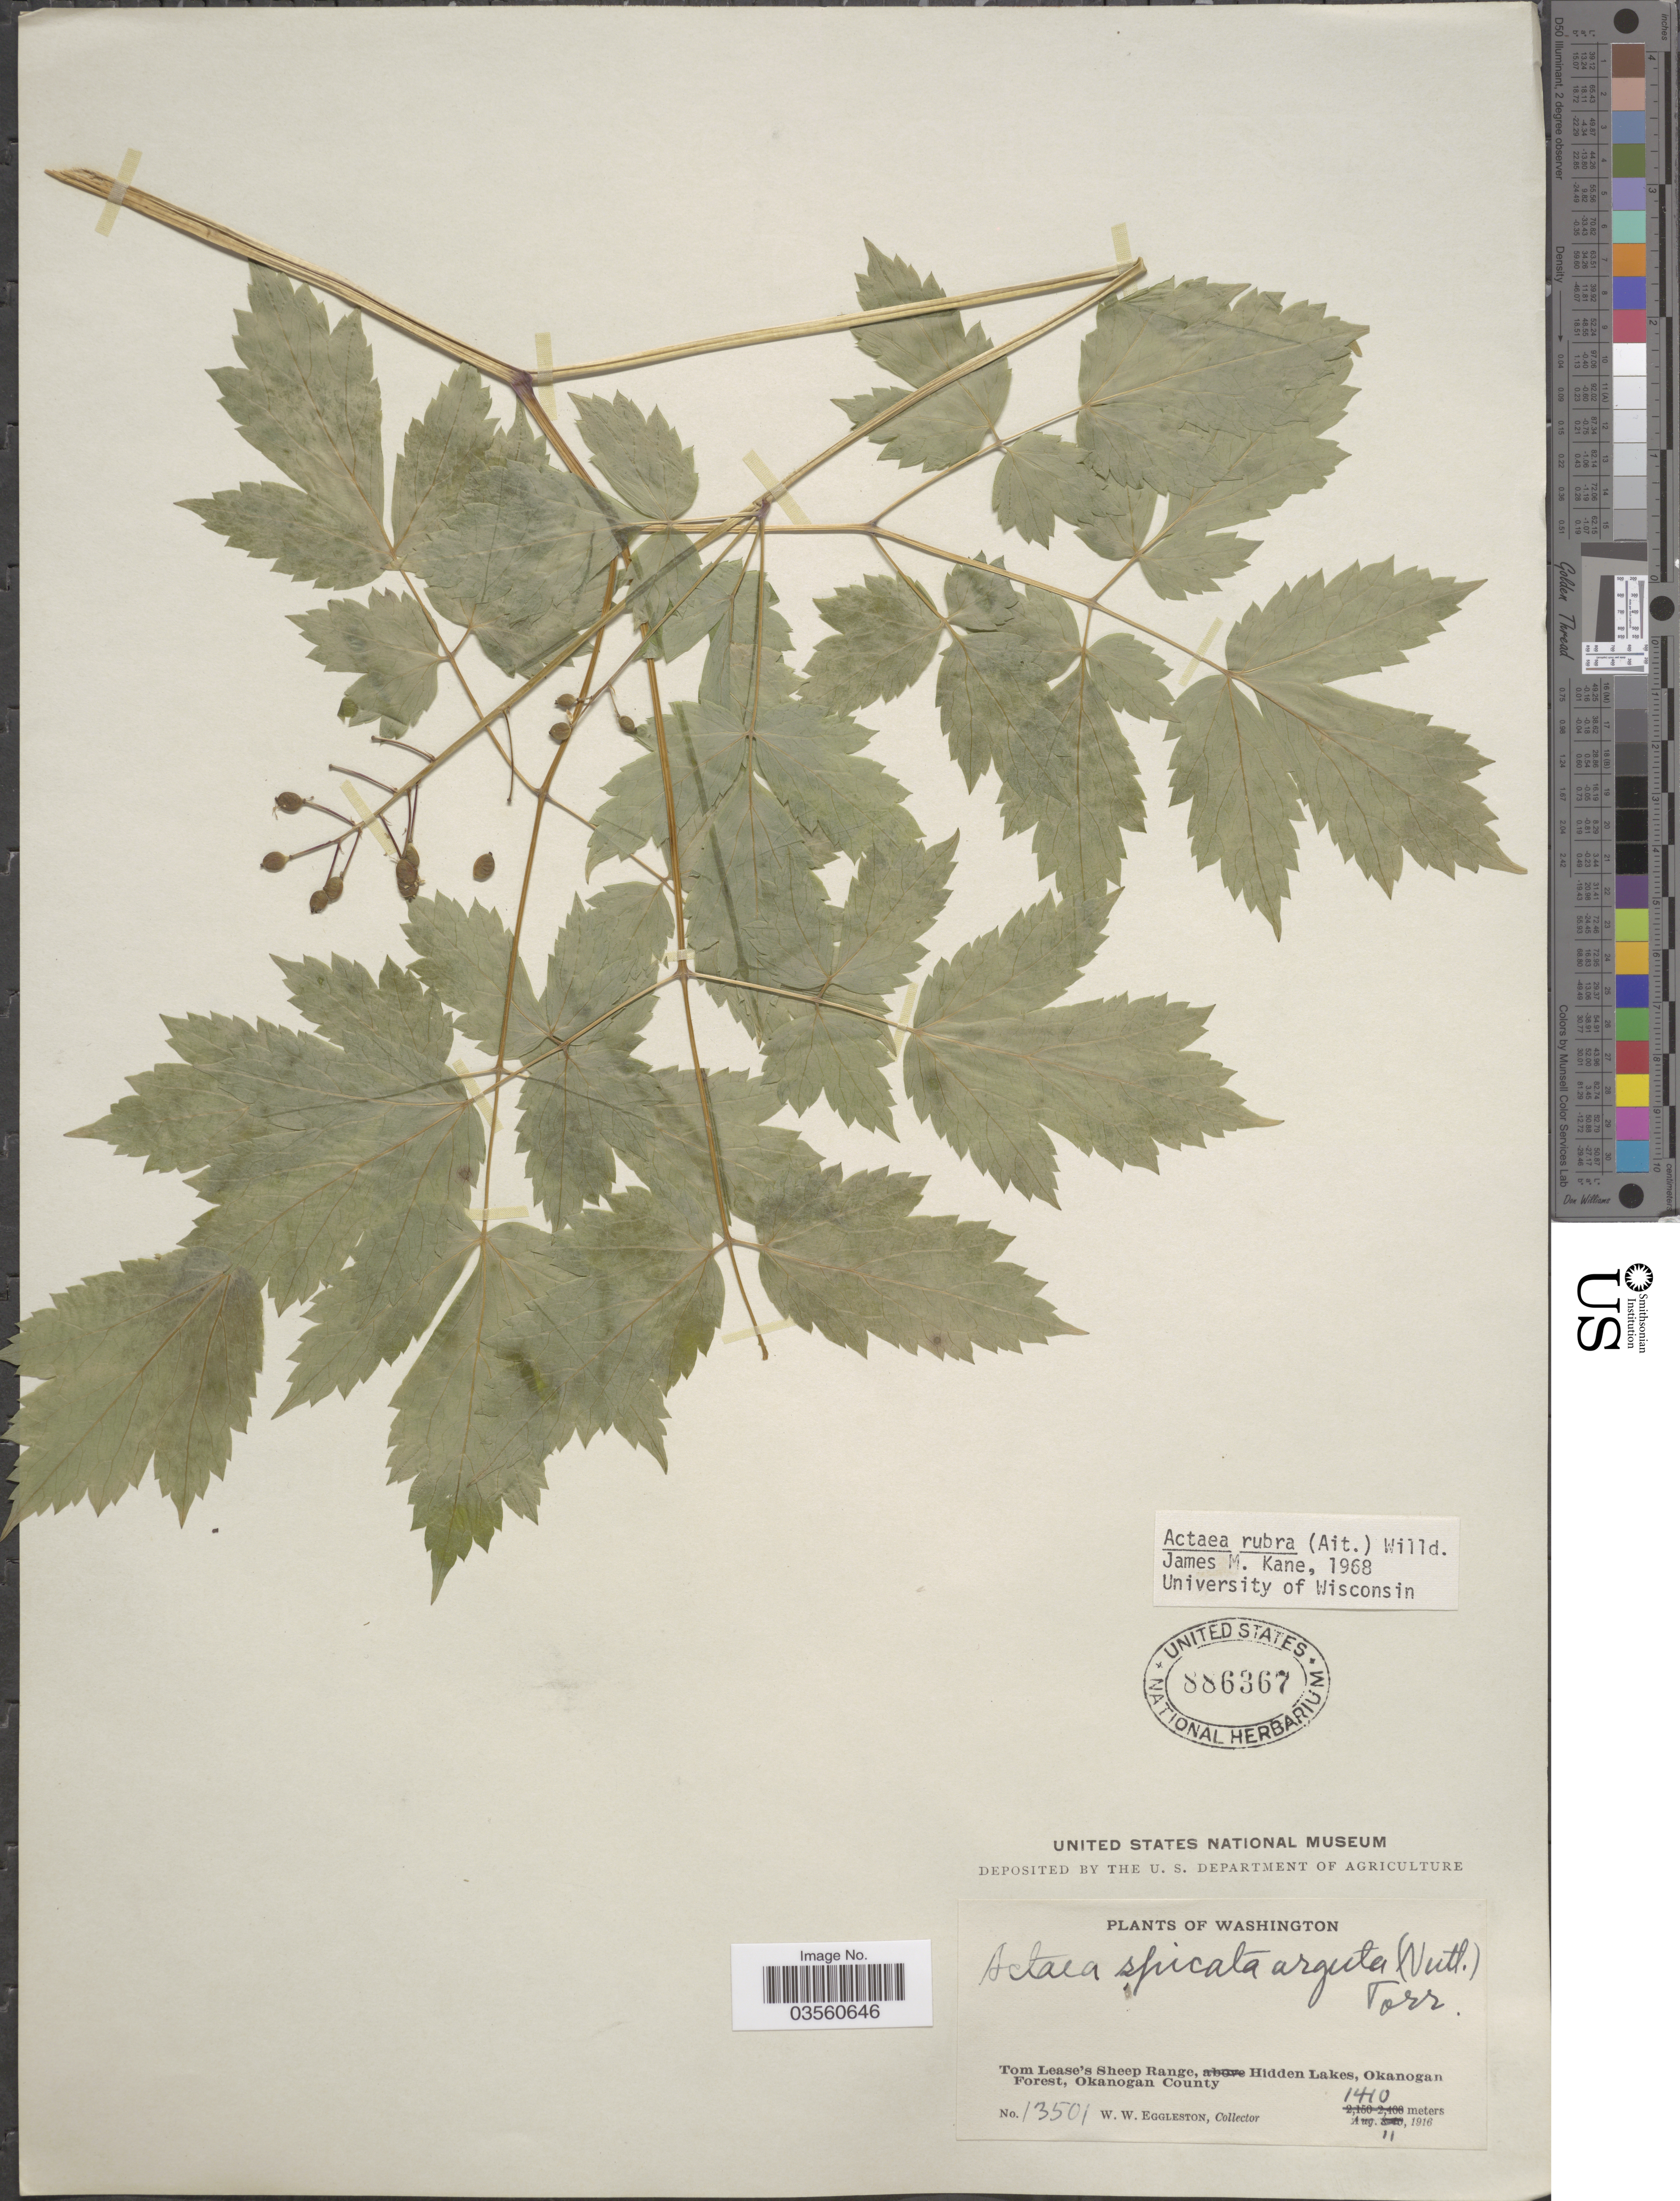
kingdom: Plantae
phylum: Tracheophyta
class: Magnoliopsida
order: Ranunculales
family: Ranunculaceae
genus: Actaea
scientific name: Actaea rubra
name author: (Aiton) Willd.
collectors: W. W. Eggleston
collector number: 13501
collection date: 1916-08-11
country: United States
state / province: Washington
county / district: Okanogan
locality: Tom Lease's Sheep Range, Hidden Lakes, Okanogan Forest, Okanogan County.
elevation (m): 1410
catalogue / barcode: US 886367